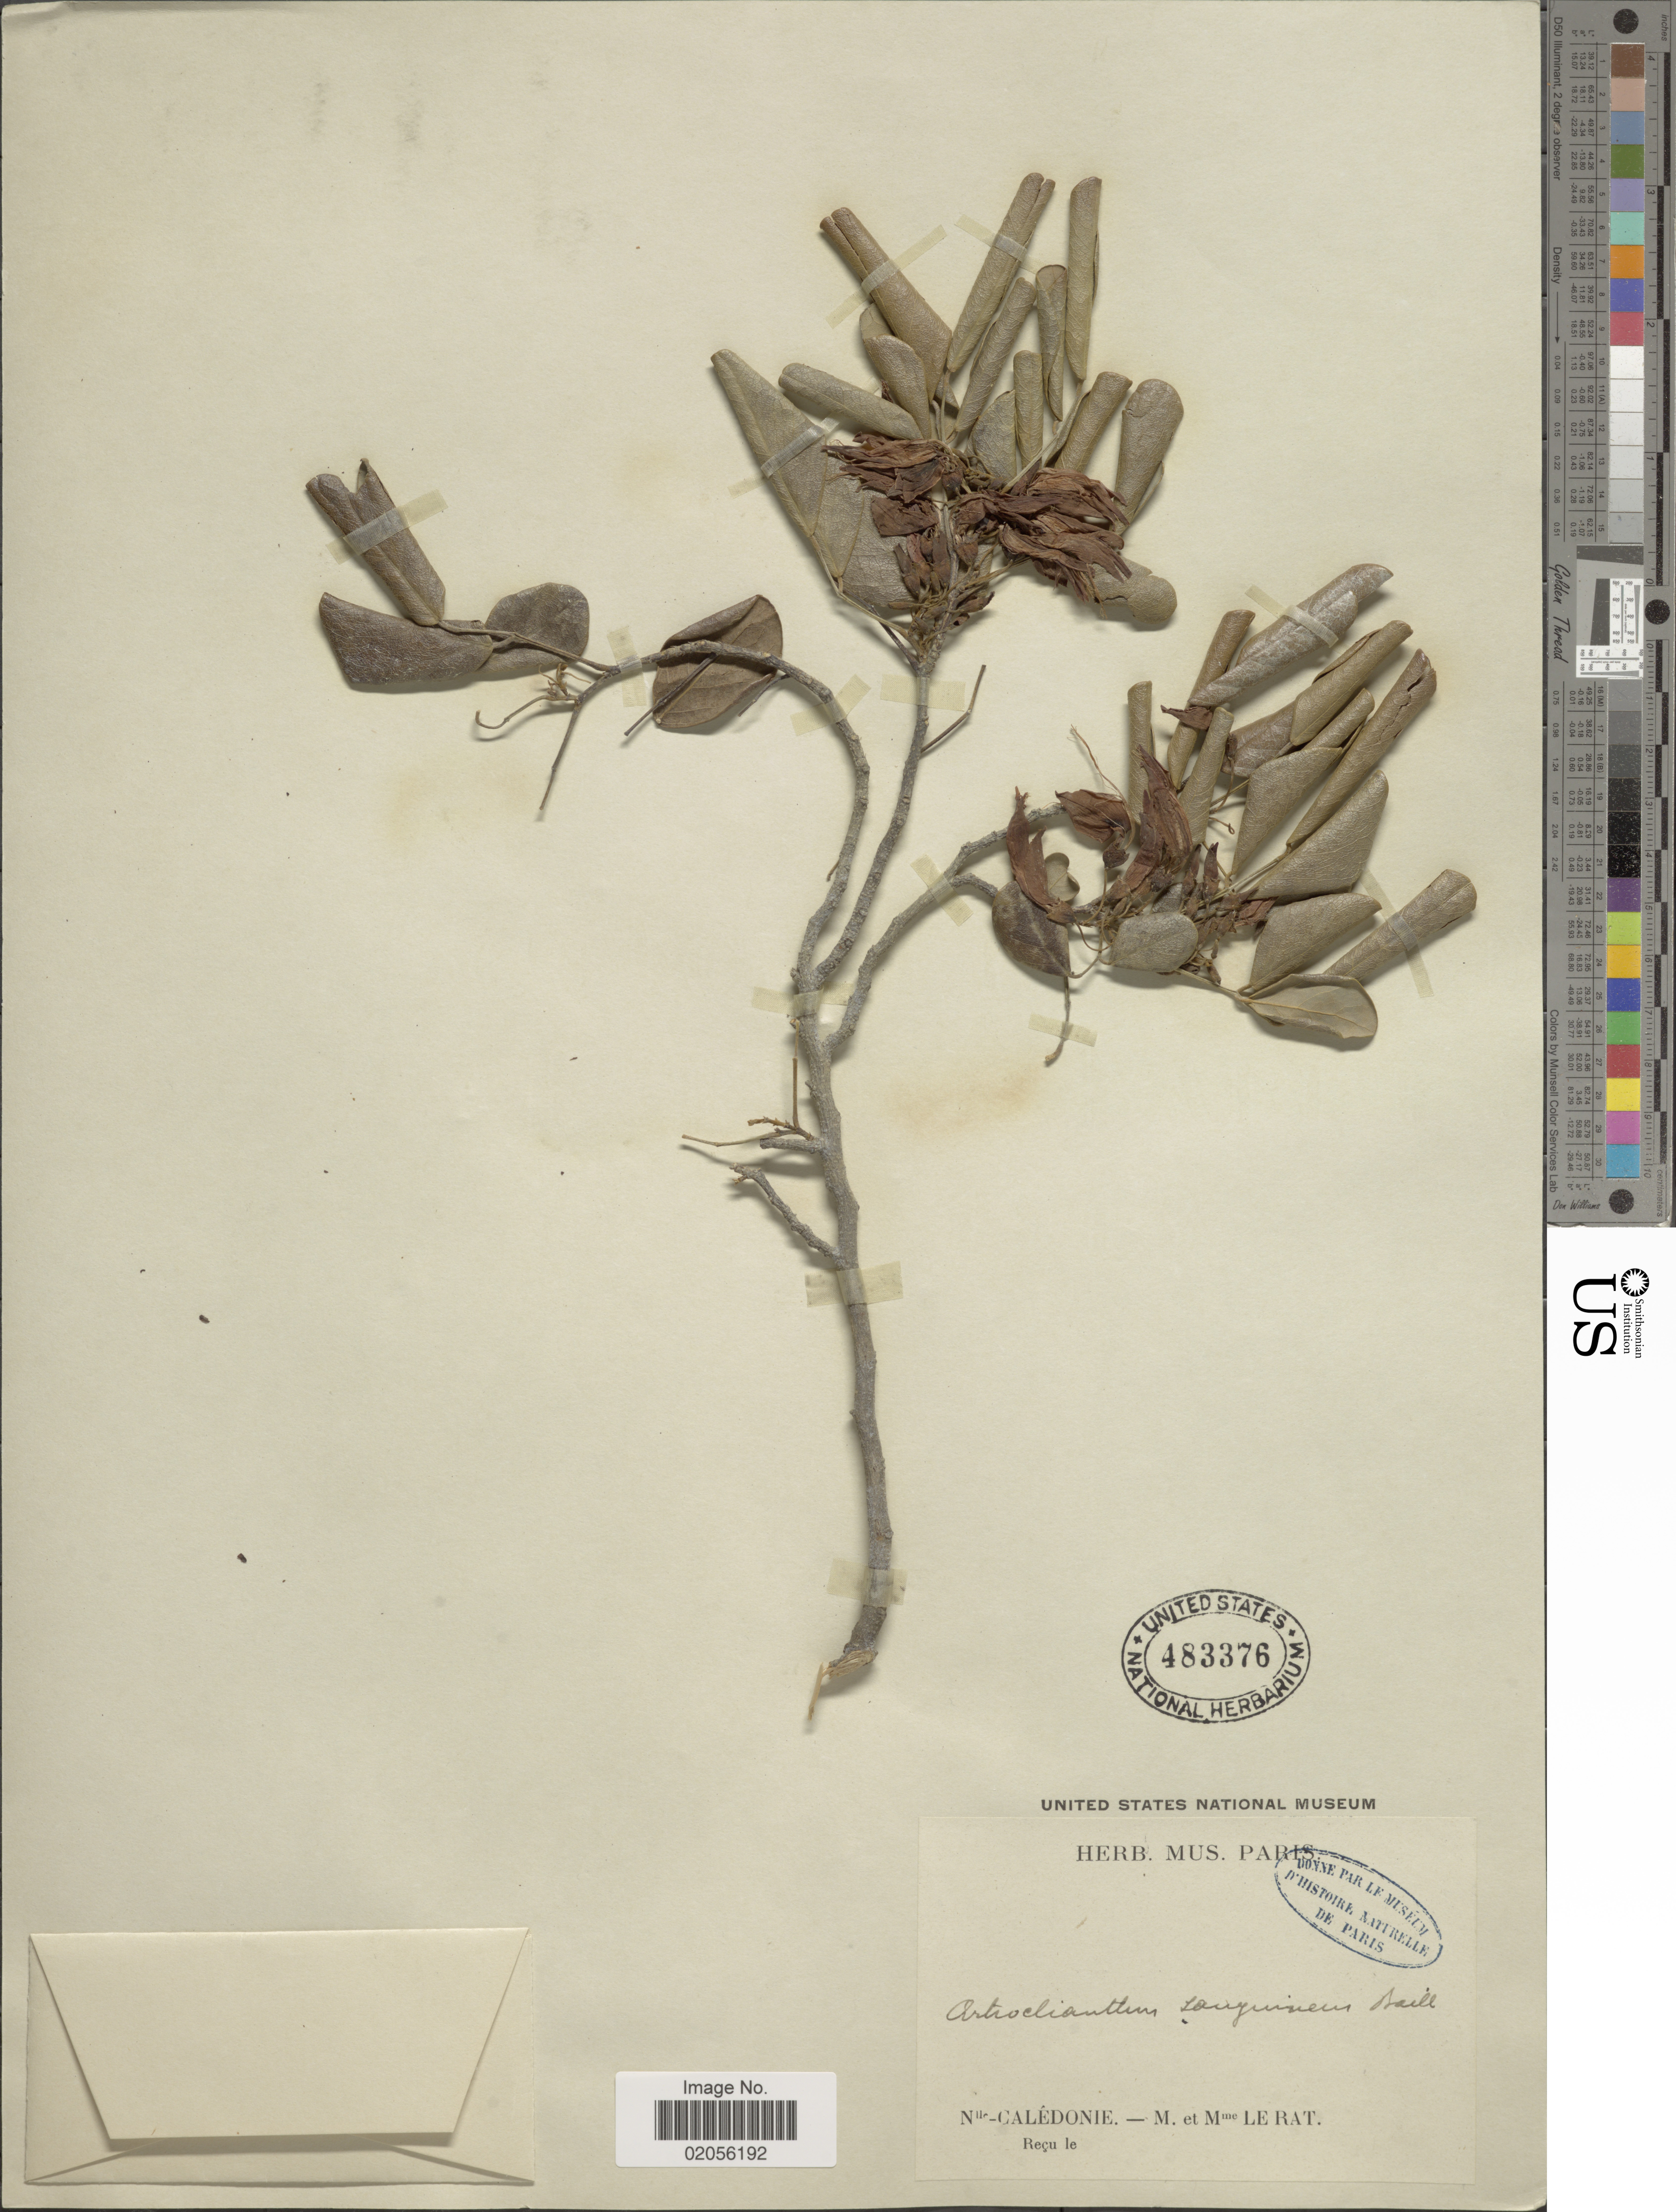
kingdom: Plantae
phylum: Tracheophyta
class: Magnoliopsida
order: Fabales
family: Fabaceae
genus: Arthroclianthus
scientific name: Arthroclianthus sanguineus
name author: Baill.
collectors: -. Le Rat & -. Le Rat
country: New Caledonia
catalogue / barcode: US 483376